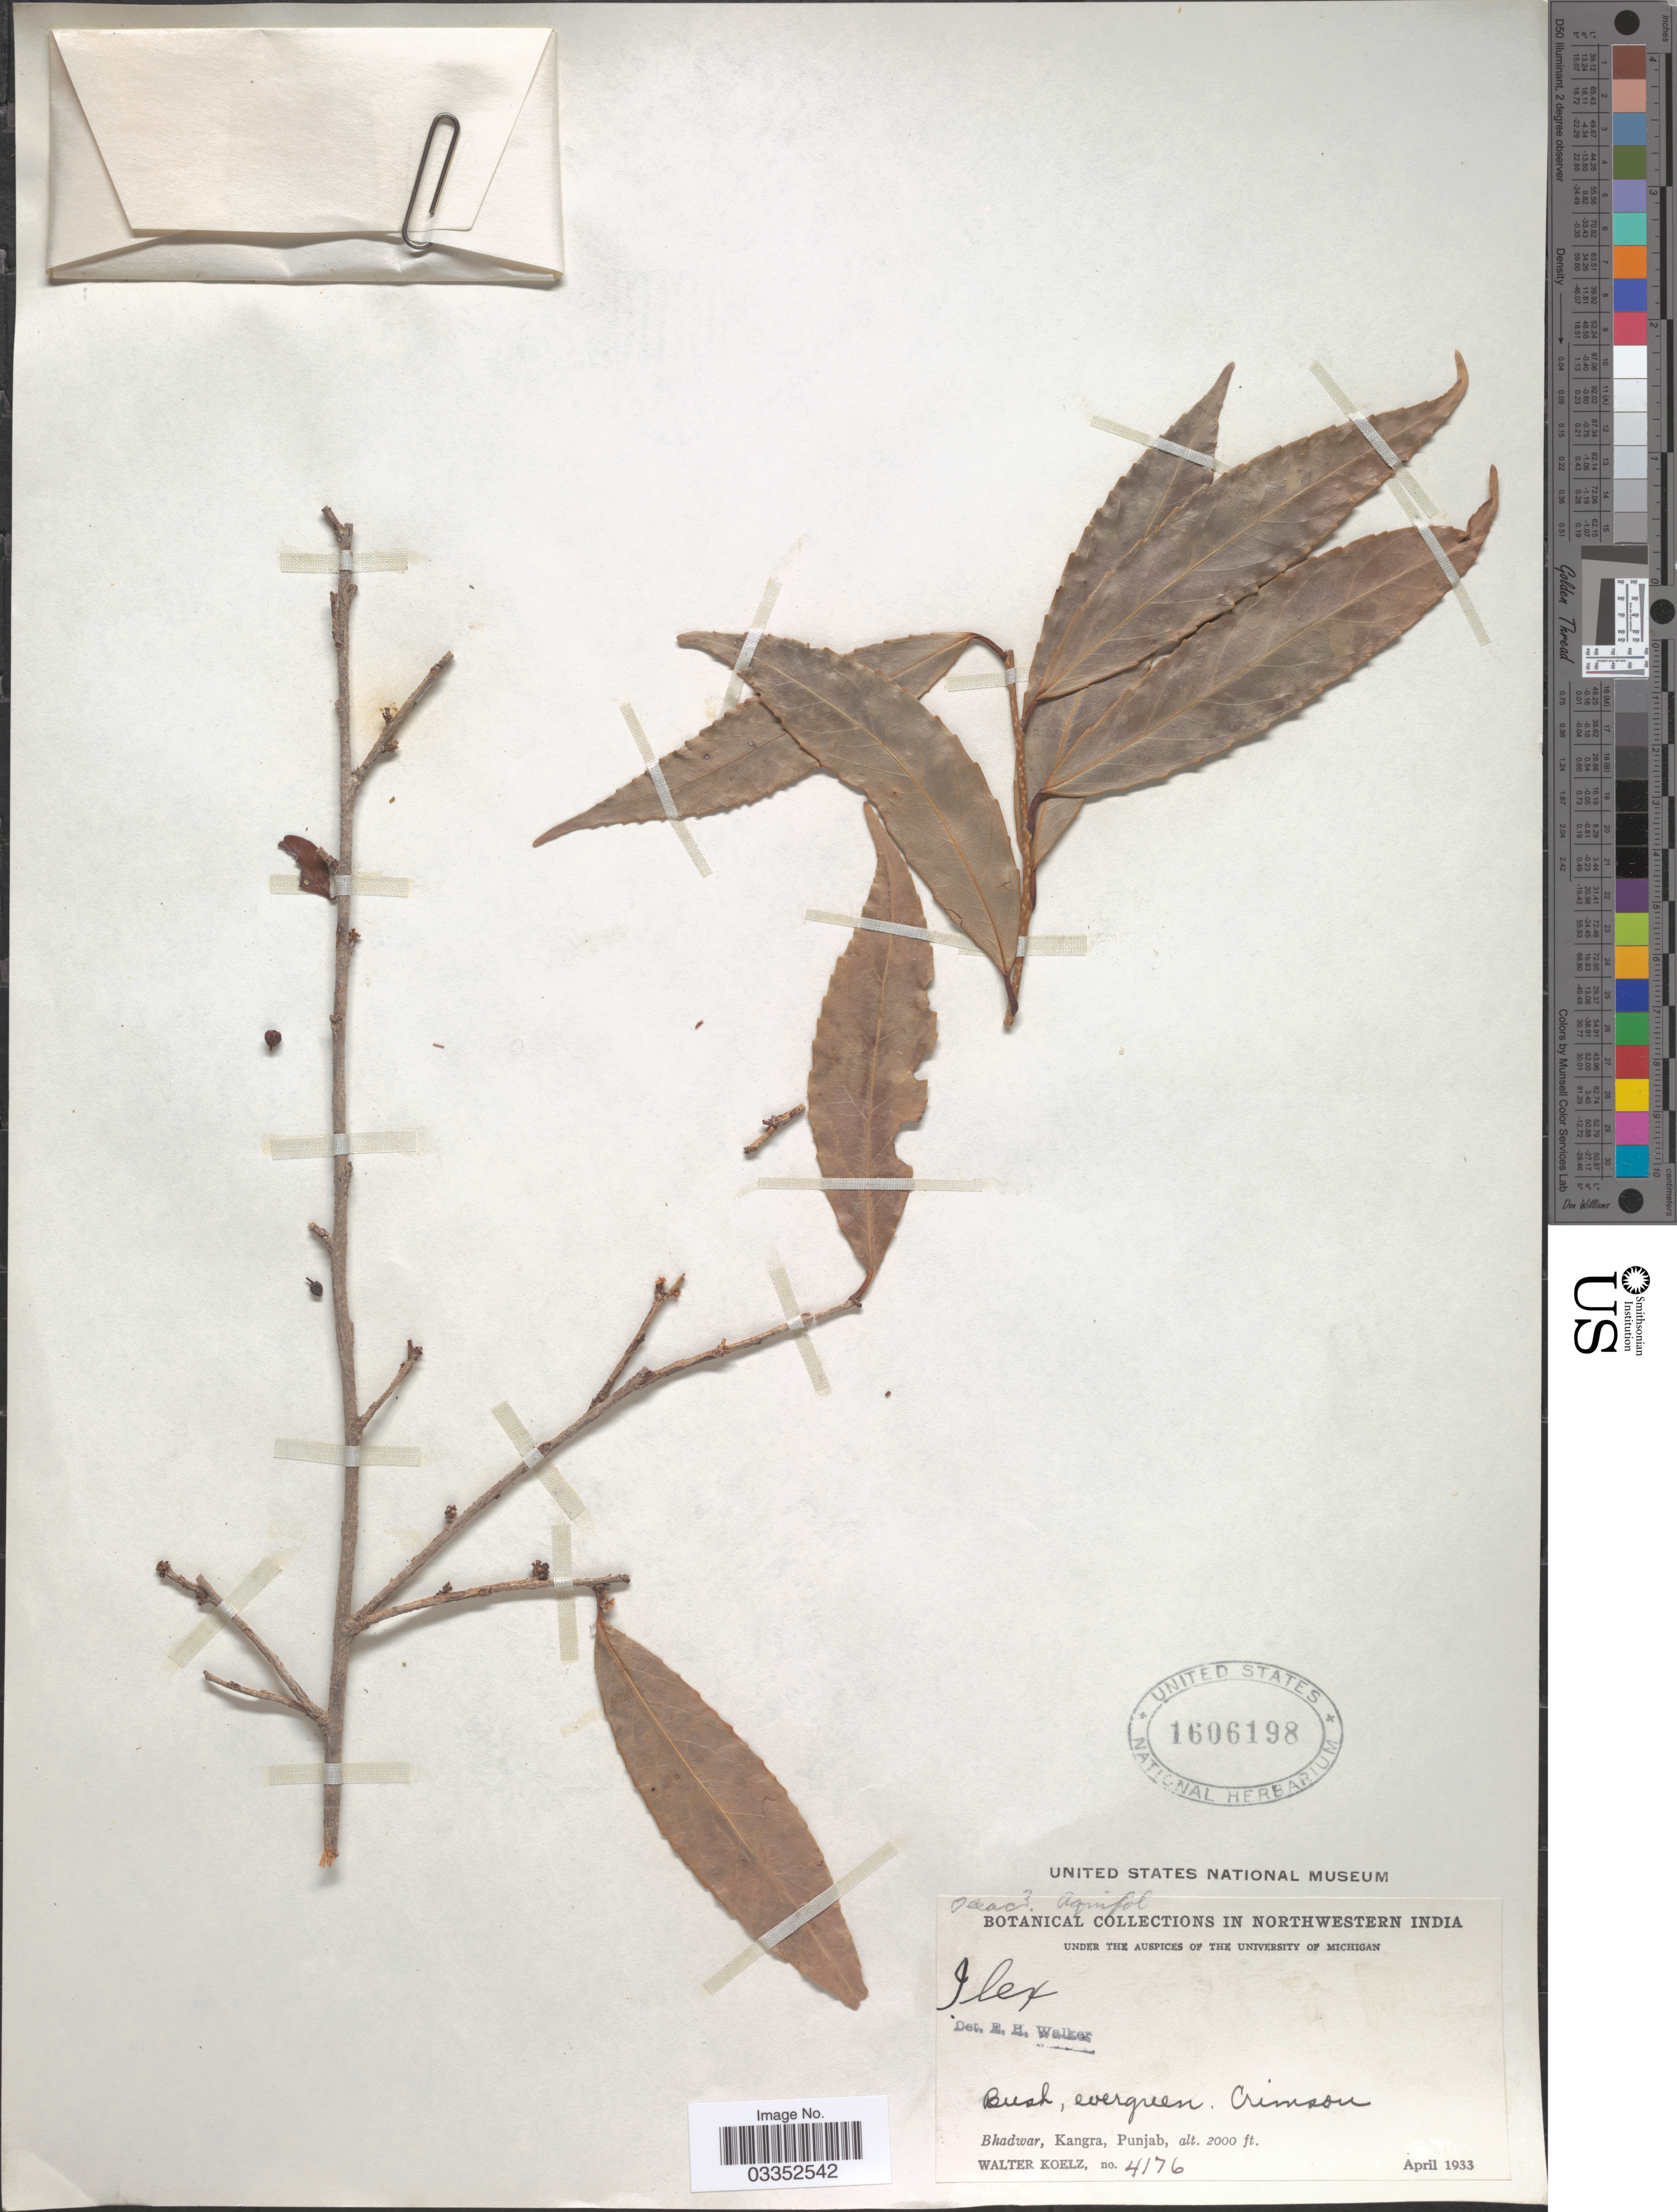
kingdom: Plantae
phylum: Tracheophyta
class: Magnoliopsida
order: Aquifoliales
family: Aquifoliaceae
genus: Ilex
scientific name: Ilex sp.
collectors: W. N. Koelz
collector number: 7176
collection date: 1933-04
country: India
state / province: Punjab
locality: Northwestern India, Bhadwar, Kangra, Punjab.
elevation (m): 610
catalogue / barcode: US 1606198